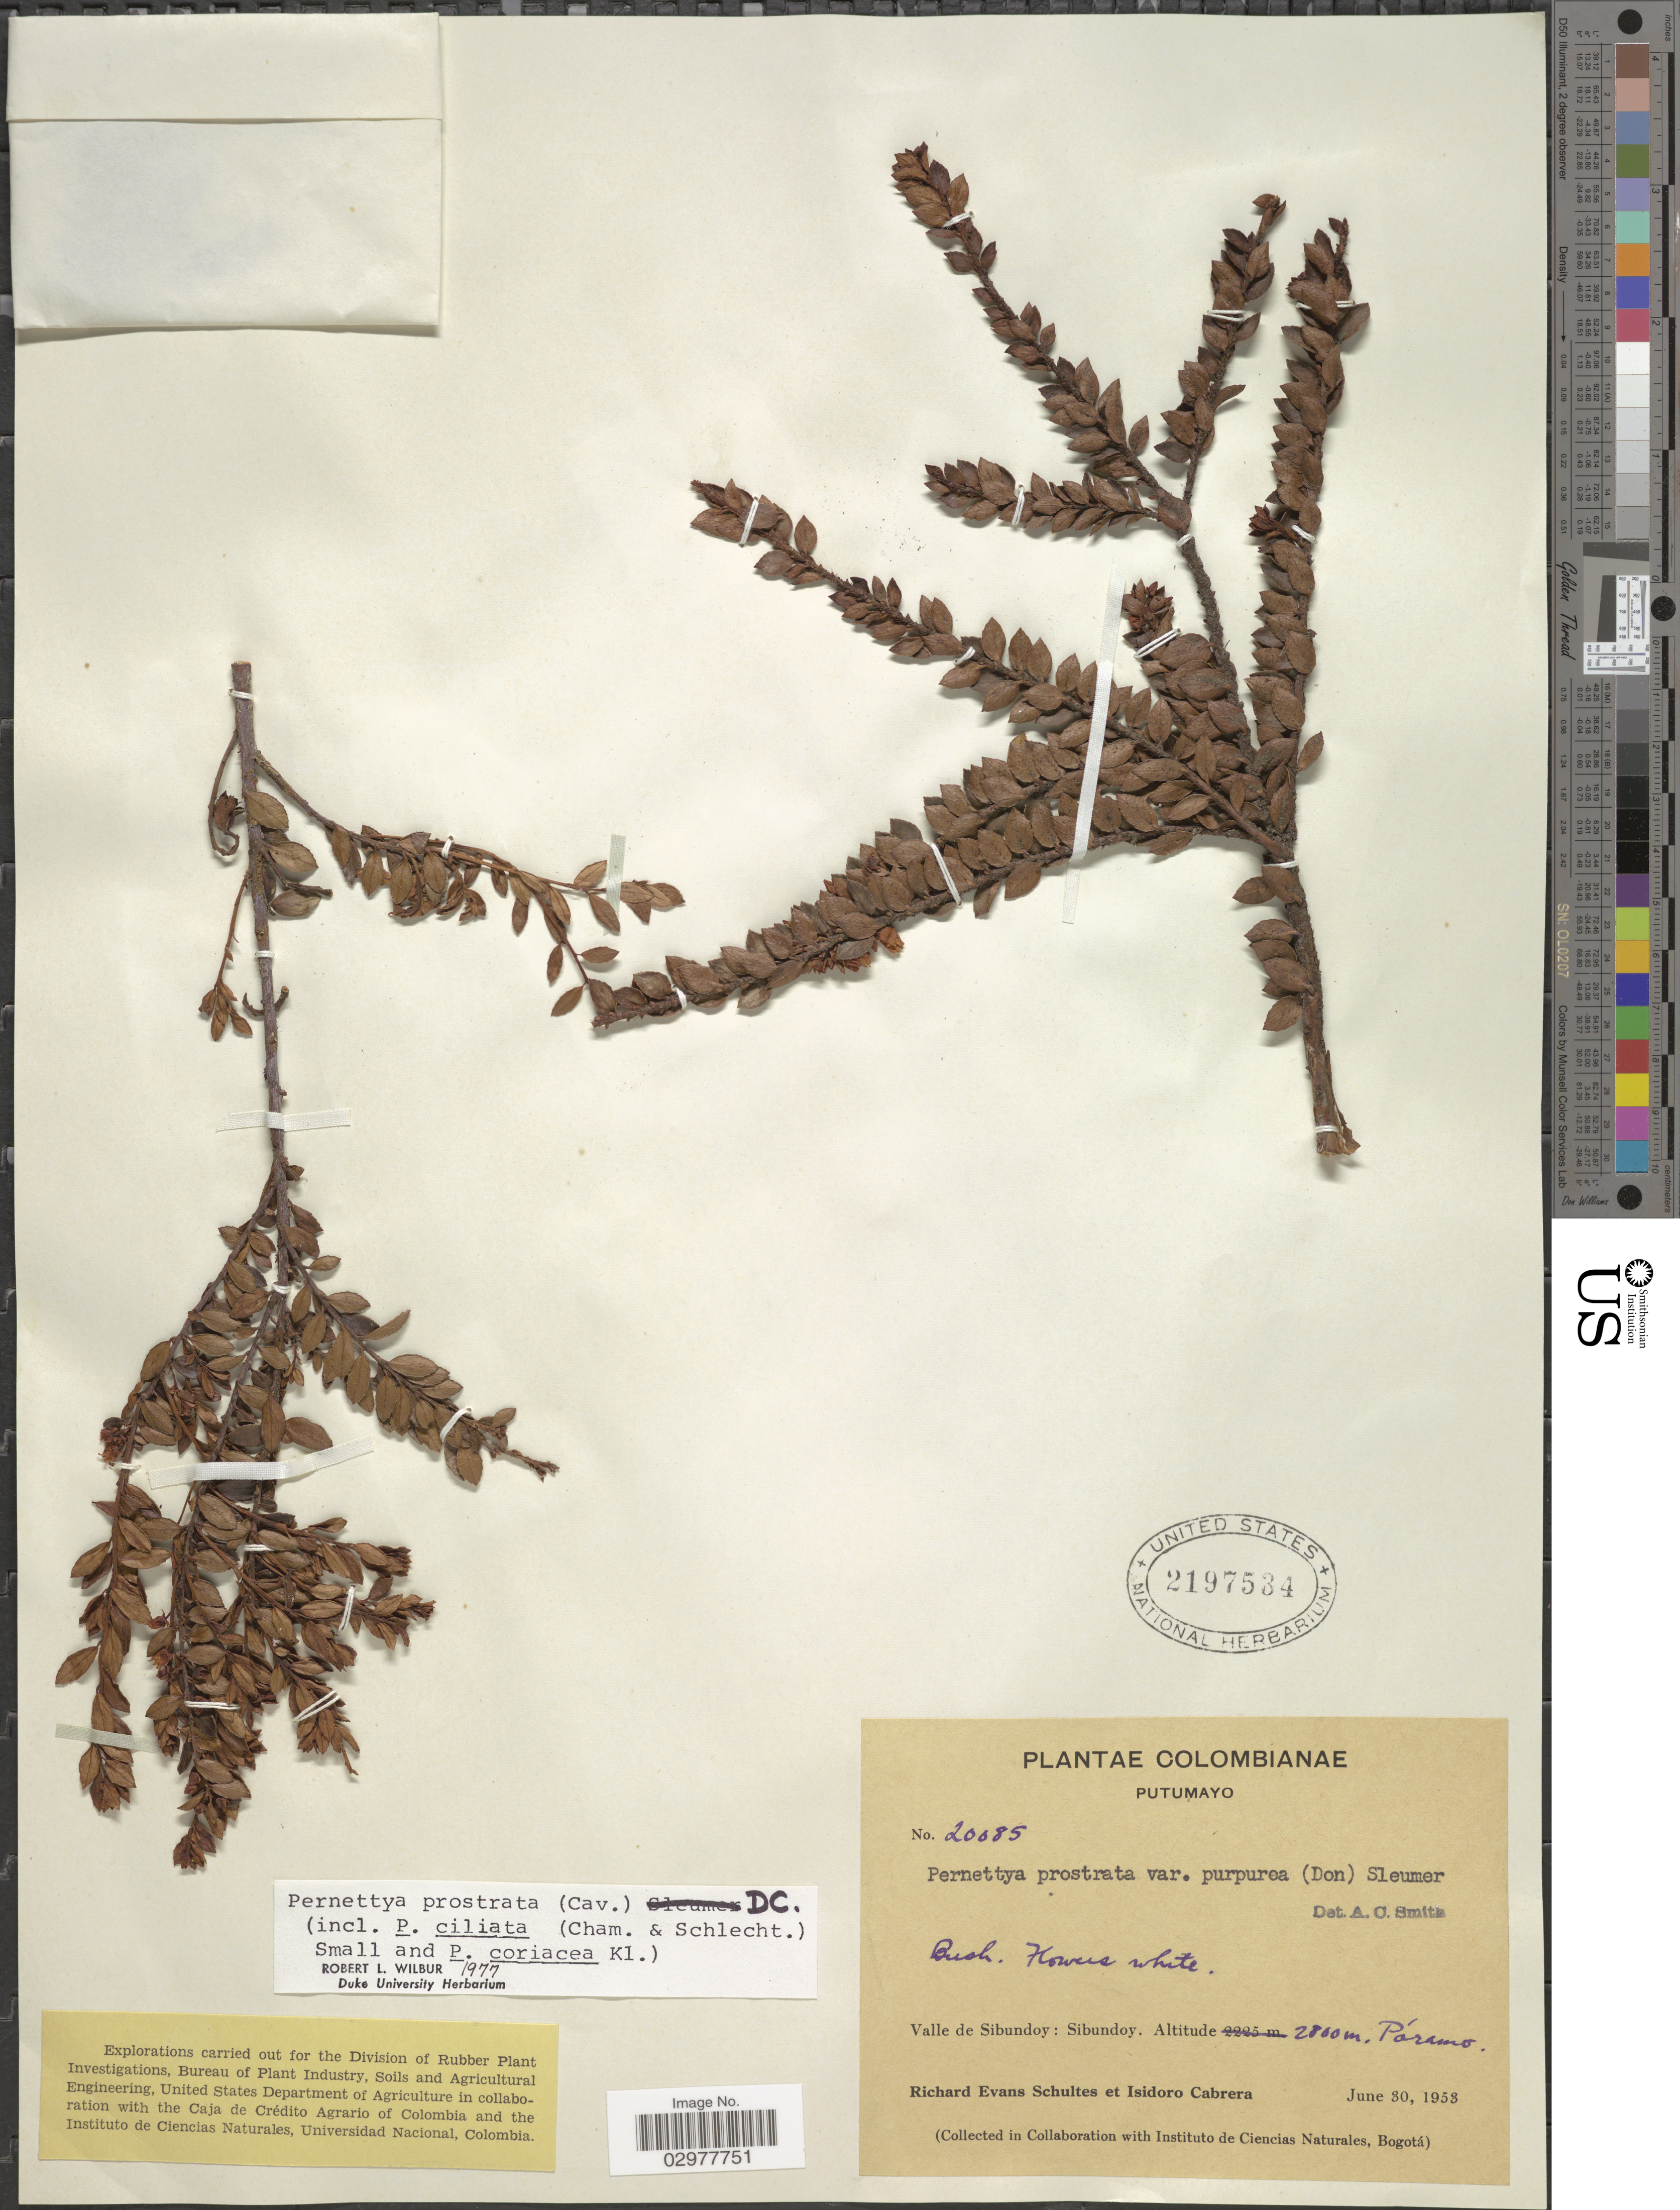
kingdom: Plantae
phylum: Tracheophyta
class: Magnoliopsida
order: Ericales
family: Ericaceae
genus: Pernettya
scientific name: Pernettya prostrata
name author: (Cav.) DC.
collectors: R. E. Schultes & I. Cabrera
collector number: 20085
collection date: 1953-06-30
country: Colombia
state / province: Putumayo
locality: Valle de Sibundoy: Sibundoy.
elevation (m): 2800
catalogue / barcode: US 2197534